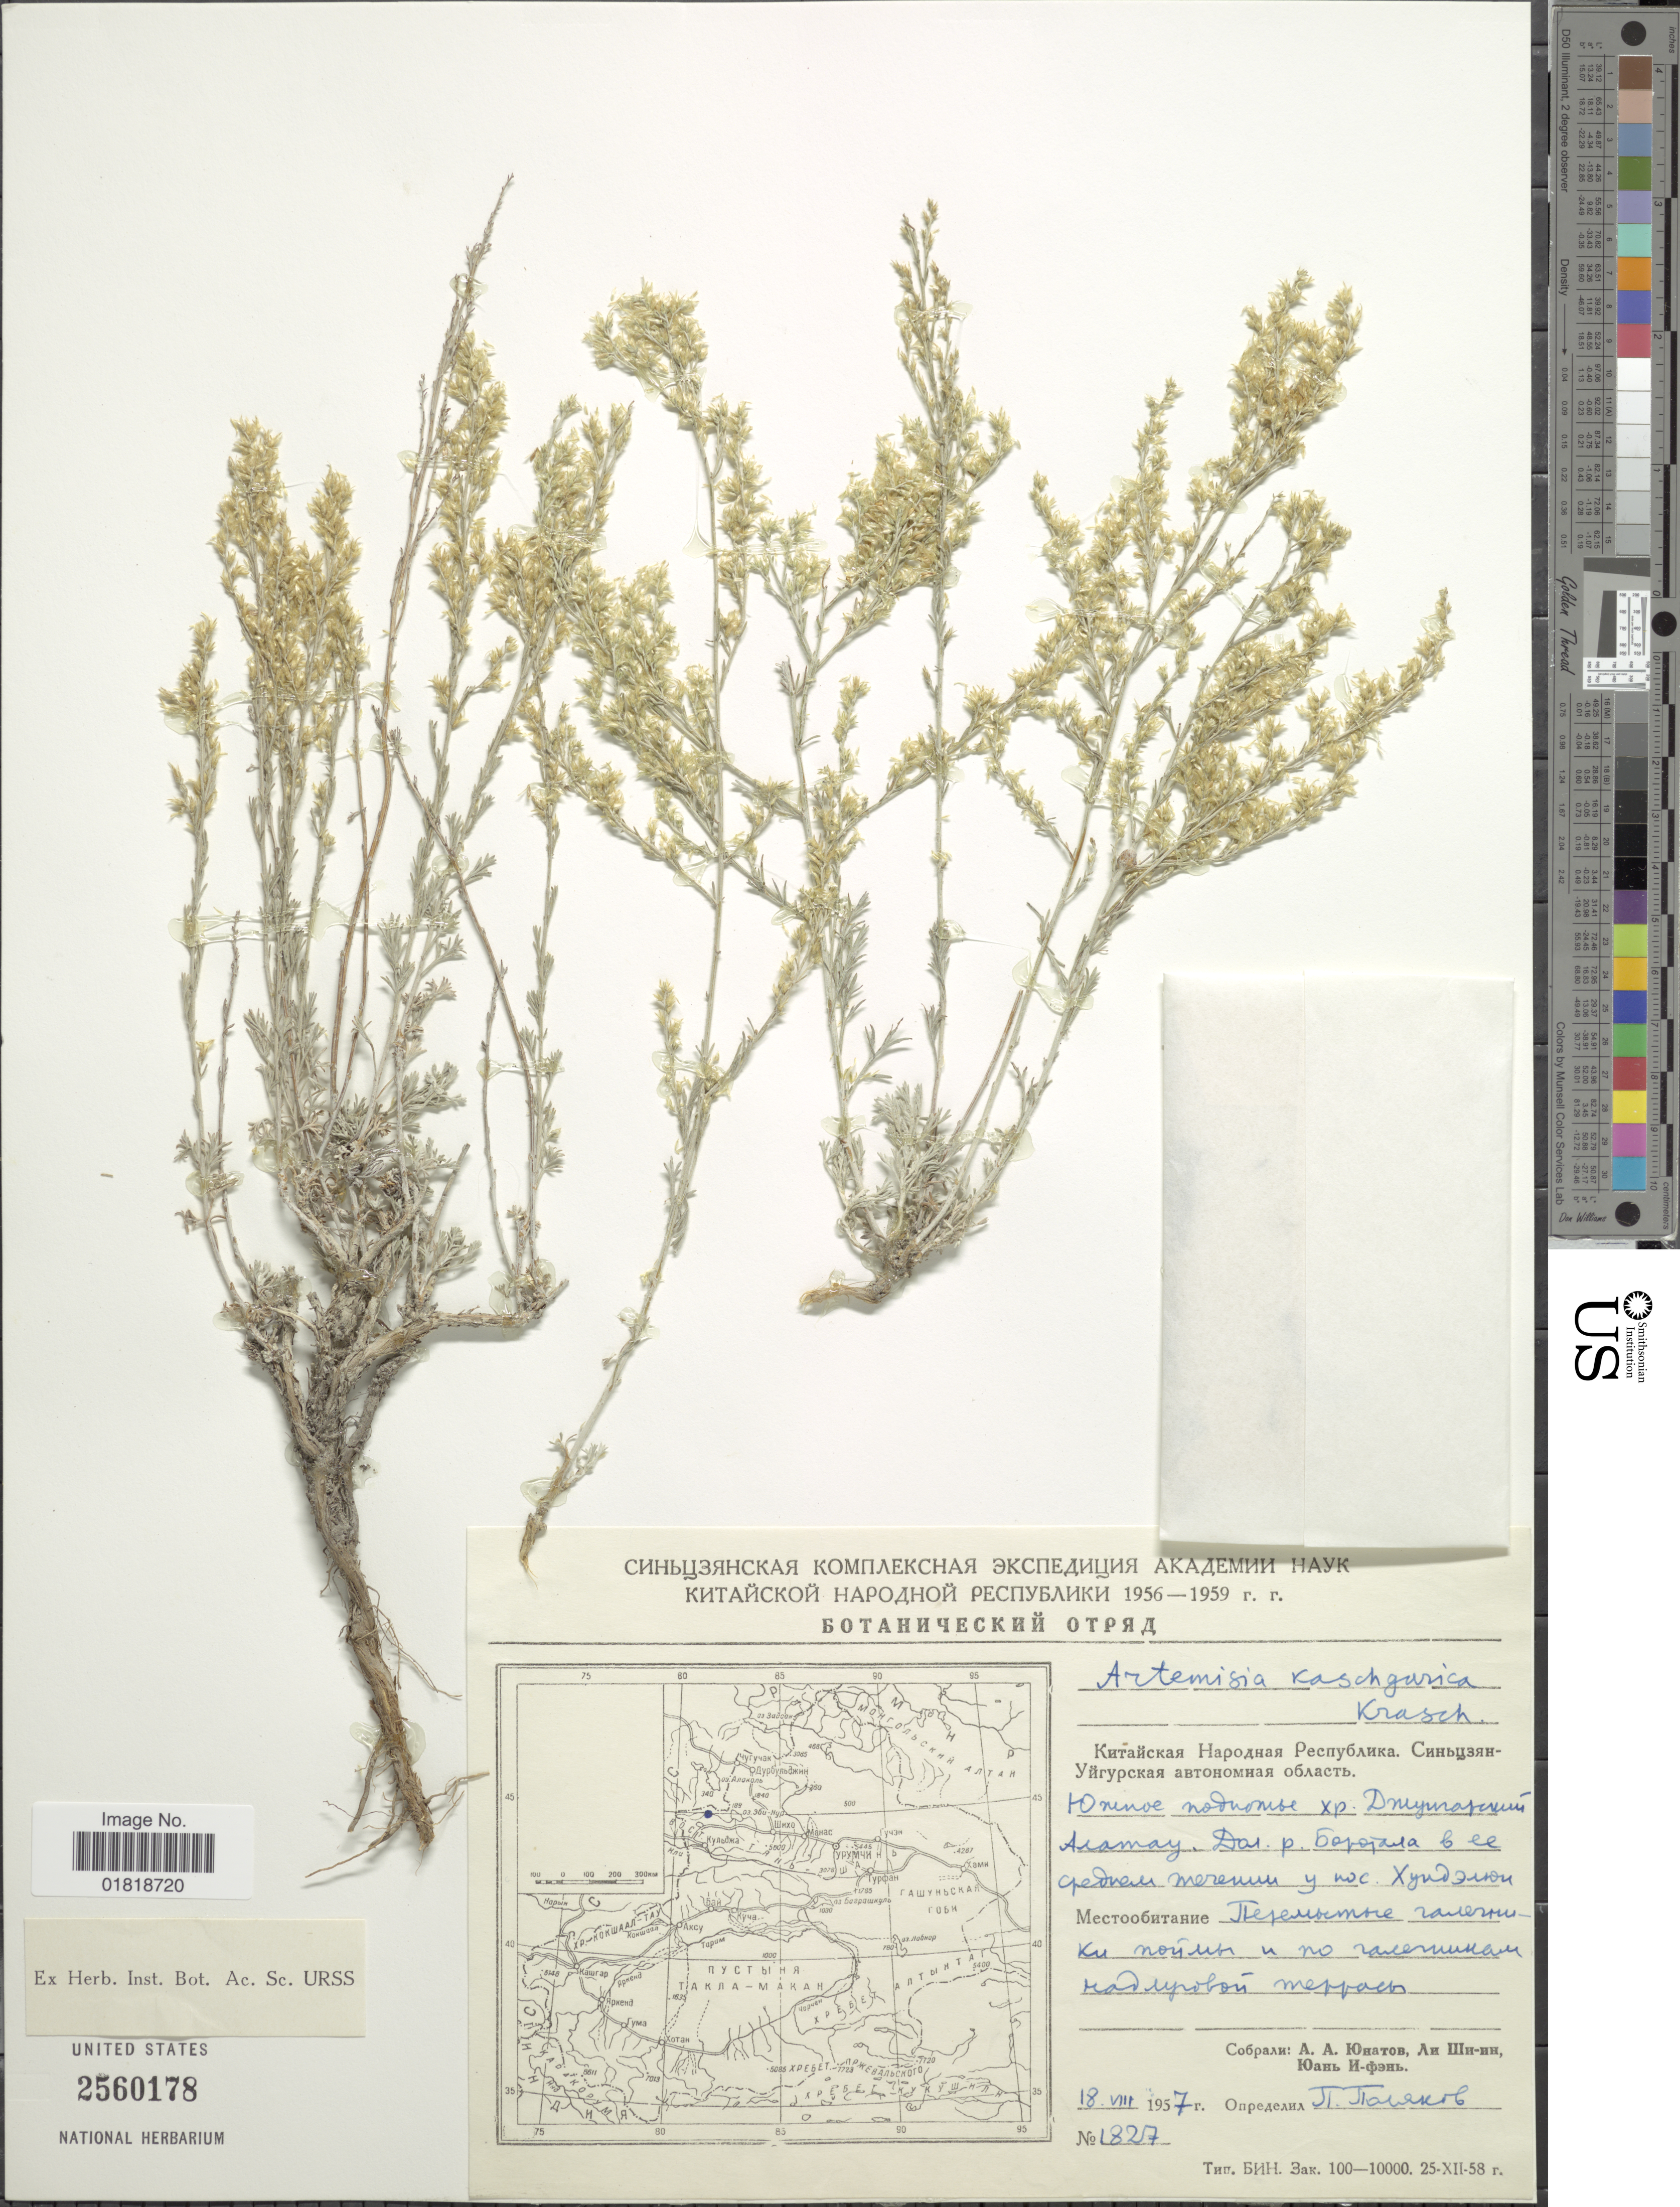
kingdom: Plantae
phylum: Tracheophyta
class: Magnoliopsida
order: Asterales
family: Asteraceae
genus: Artemisia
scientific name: Artemisia kaschgurica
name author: Krasch.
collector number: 1827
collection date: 1957-08-18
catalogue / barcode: US 2560178